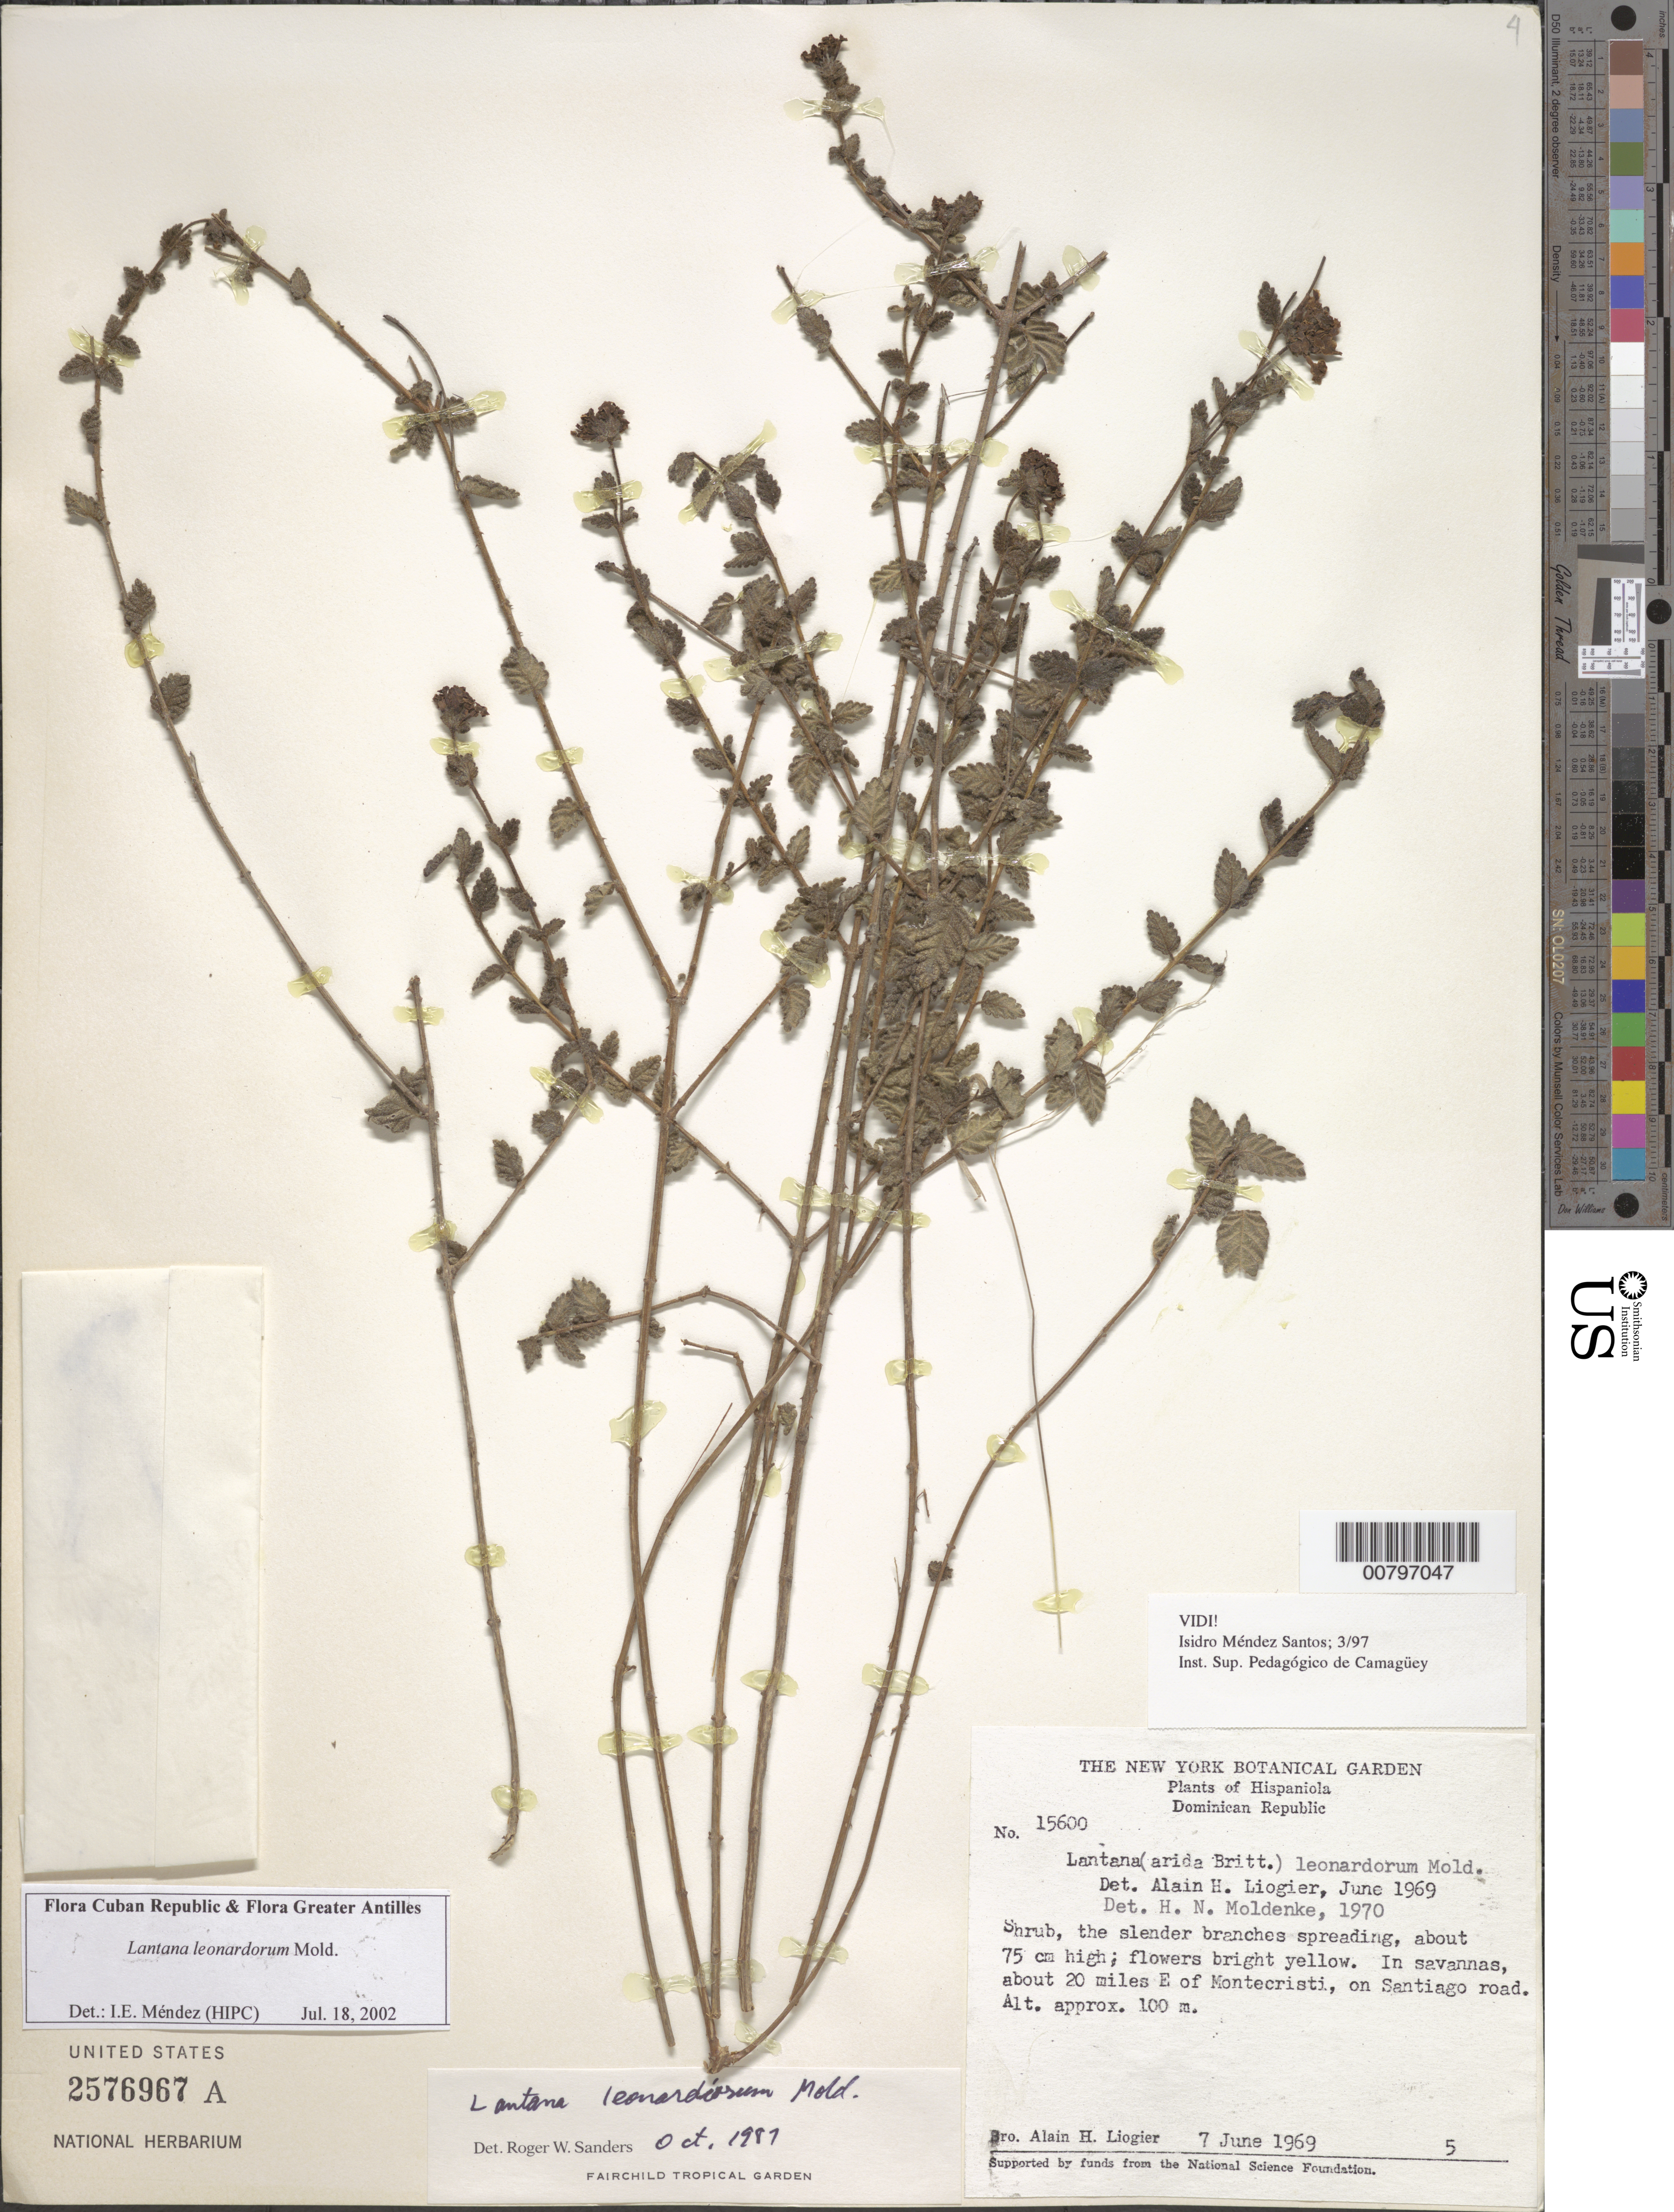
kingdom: Plantae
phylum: Tracheophyta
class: Magnoliopsida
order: Lamiales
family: Verbenaceae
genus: Lantana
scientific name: Lantana leonardorum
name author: Moldenke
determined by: Méndez, Isidro E., (HIPC)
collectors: A. H. Liogier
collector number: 15600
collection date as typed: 07 Jun 1969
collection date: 1969-06-07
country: Dominican Republic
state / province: Monte Cristi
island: Hispaniola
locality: About 20 miles E of montecristi, on Santiago Road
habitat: In savannas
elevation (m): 100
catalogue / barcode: US 2576967A